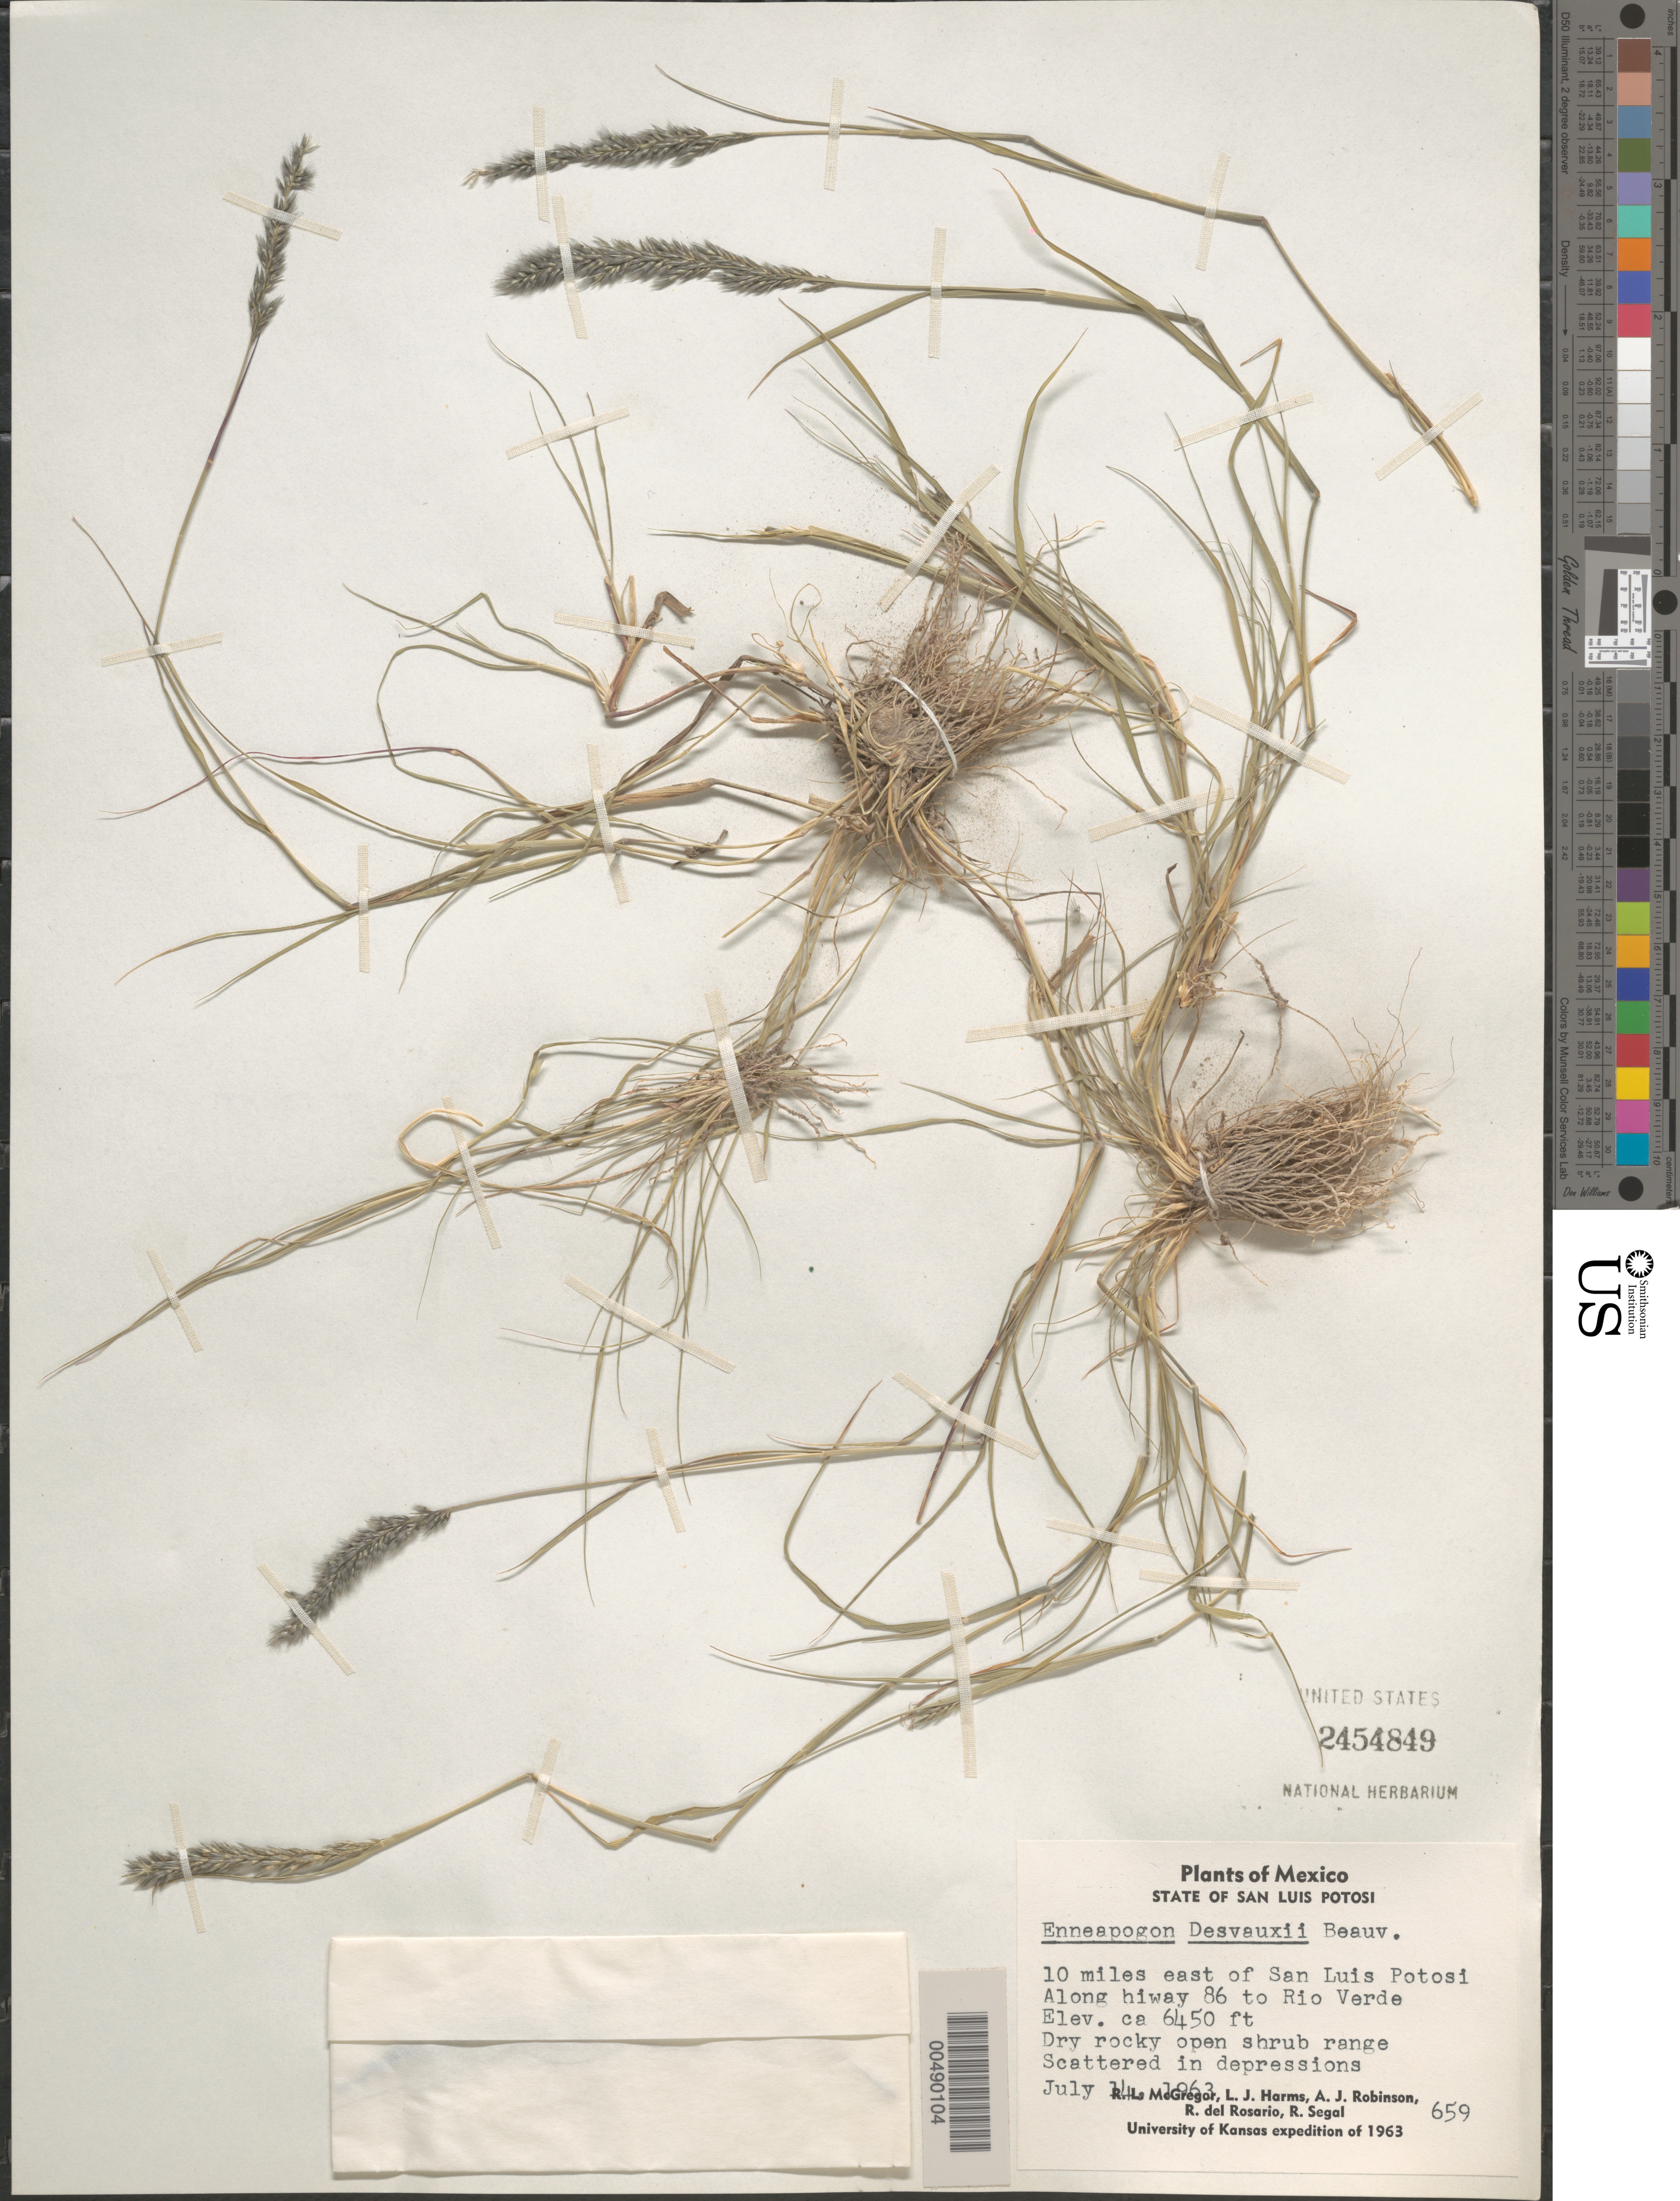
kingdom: Plantae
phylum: Tracheophyta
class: Liliopsida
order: Poales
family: Poaceae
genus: Enneapogon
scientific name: Enneapogon desvauxii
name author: P. Beauv.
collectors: R. McGregor, L. Harms & A. J. Robinson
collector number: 659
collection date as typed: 14 Jul 1963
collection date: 1963-07-14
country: Mexico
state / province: San Luis Potosi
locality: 10 mi E of San Luis Potosi, along hwy 86 to Rio Verde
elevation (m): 1966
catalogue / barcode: US 2454849